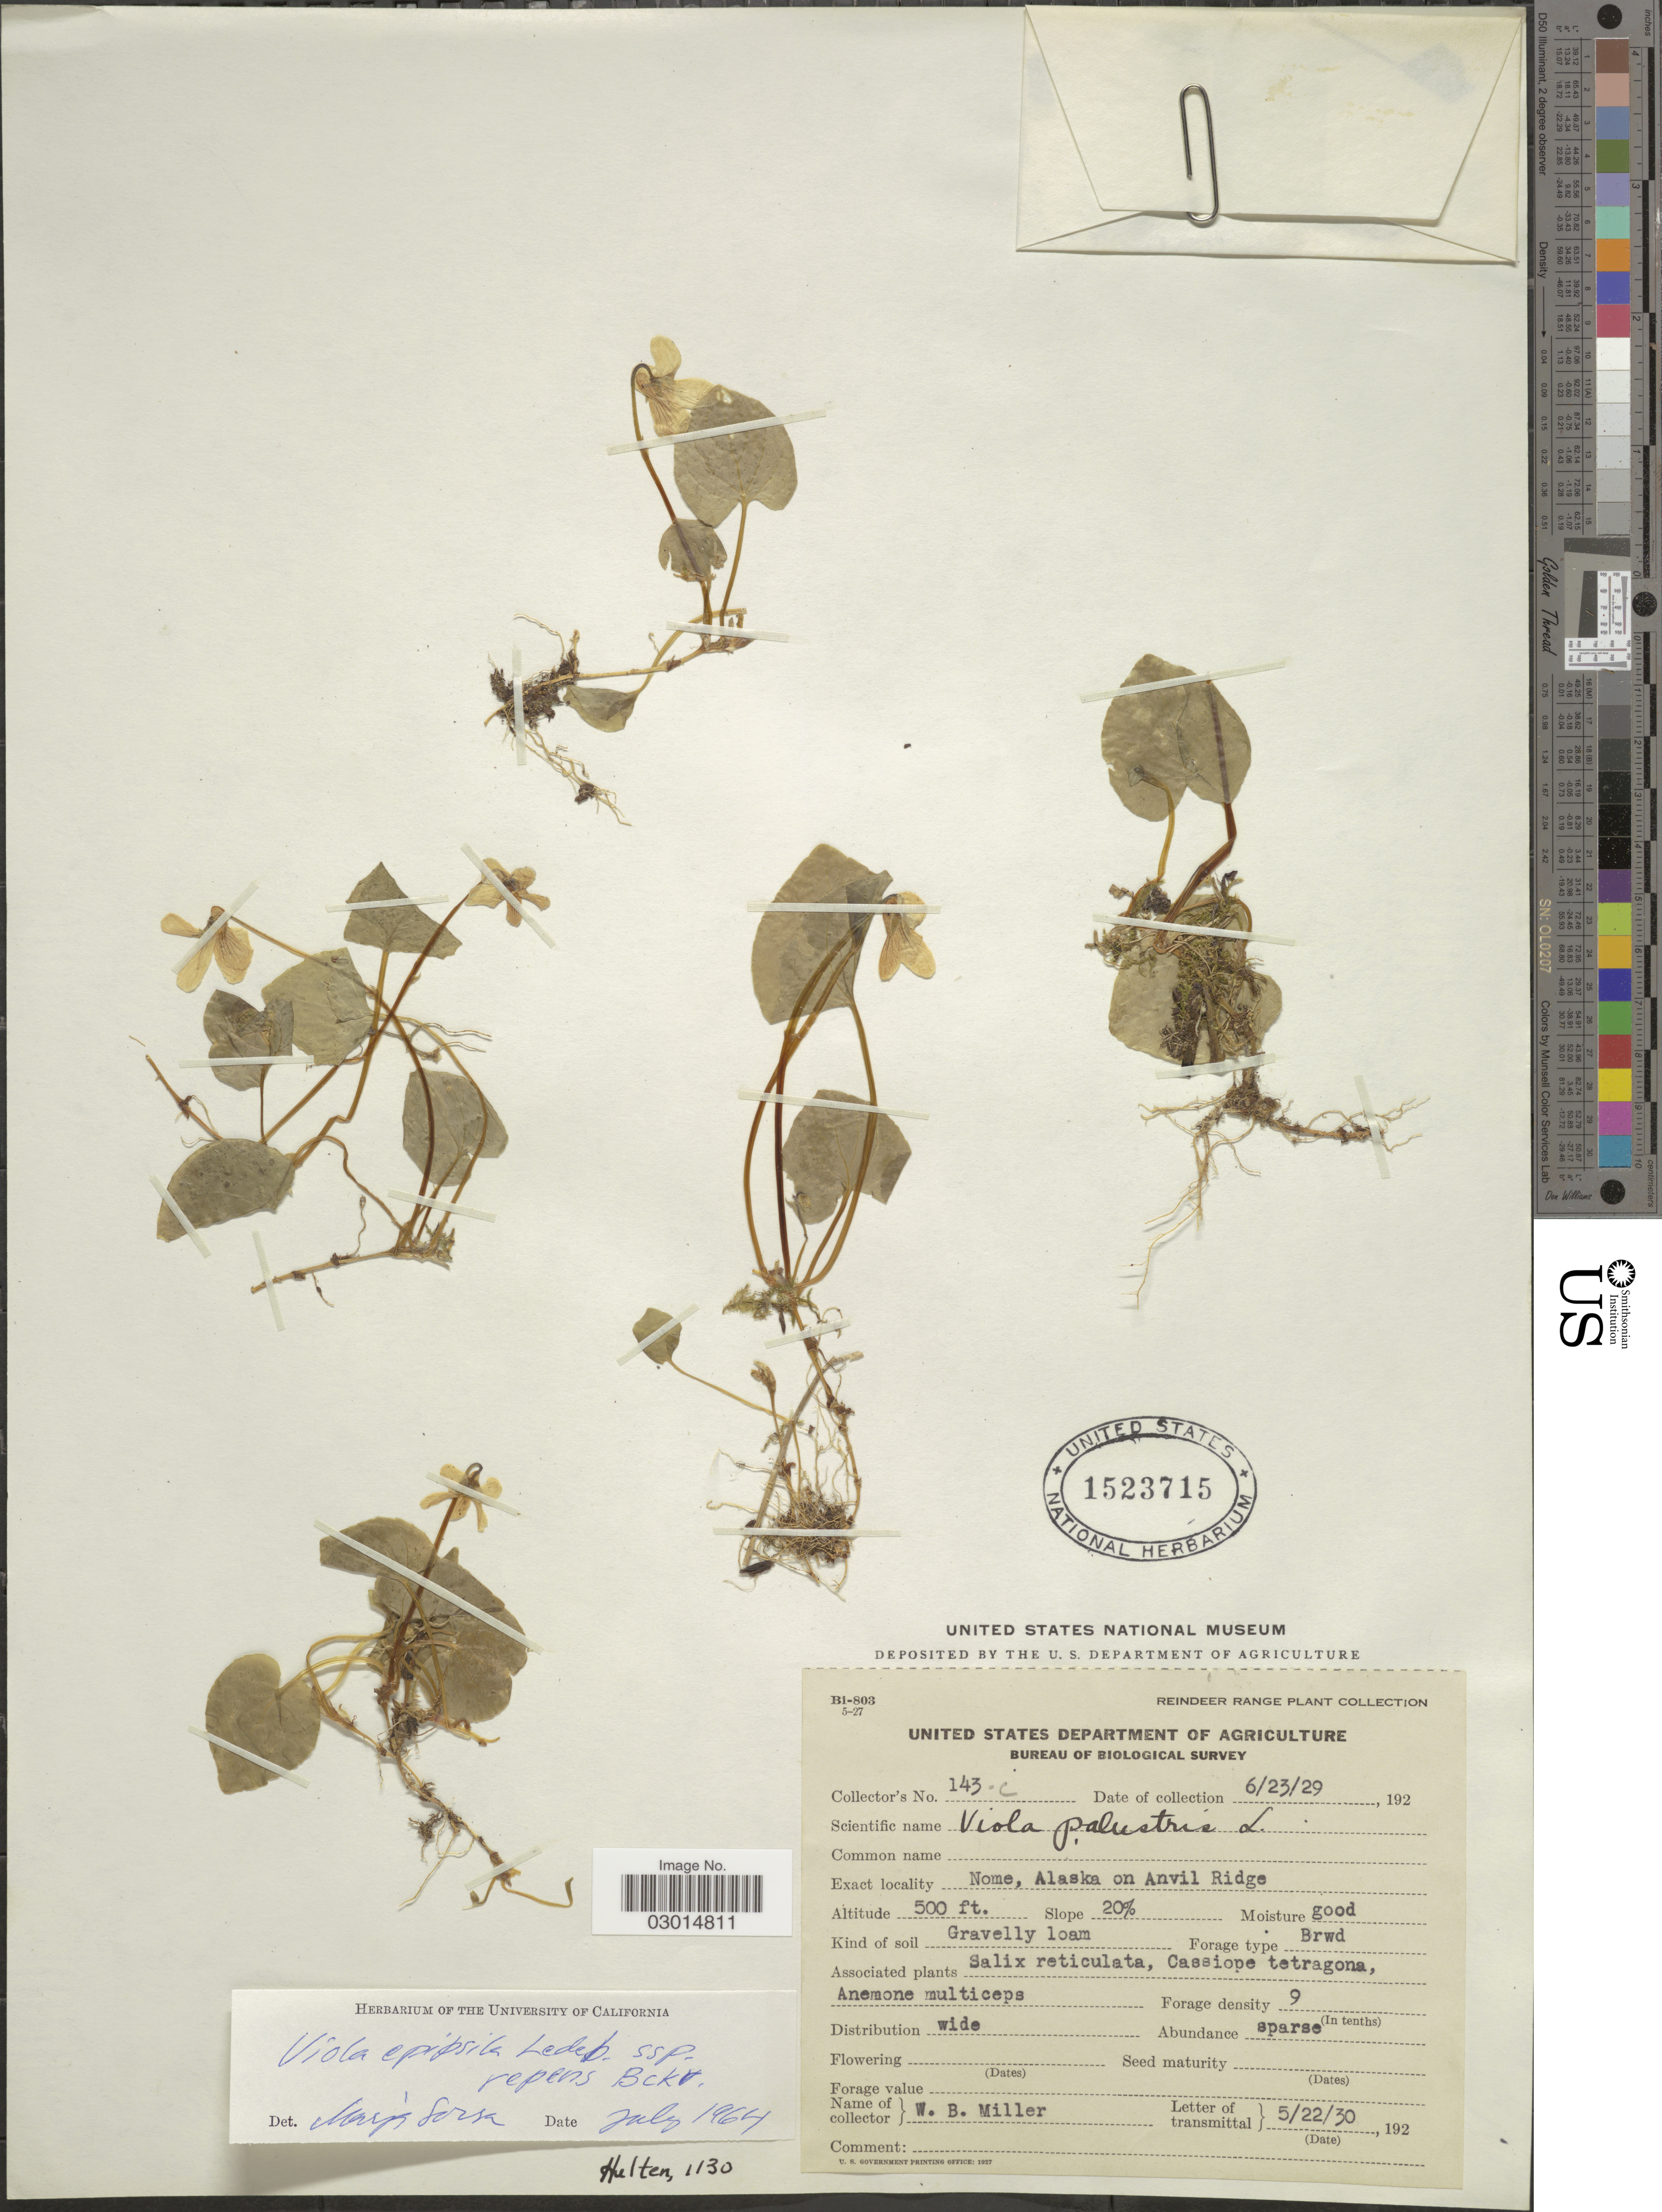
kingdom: Plantae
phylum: Tracheophyta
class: Magnoliopsida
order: Malpighiales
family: Violaceae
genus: Viola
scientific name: Viola epipsila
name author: Ledeb.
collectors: W. Miller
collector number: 143-C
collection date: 1929-06-23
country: United States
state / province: Alaska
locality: Nome, Alaska on Anvil Ridge.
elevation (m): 152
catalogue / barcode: US 1523715